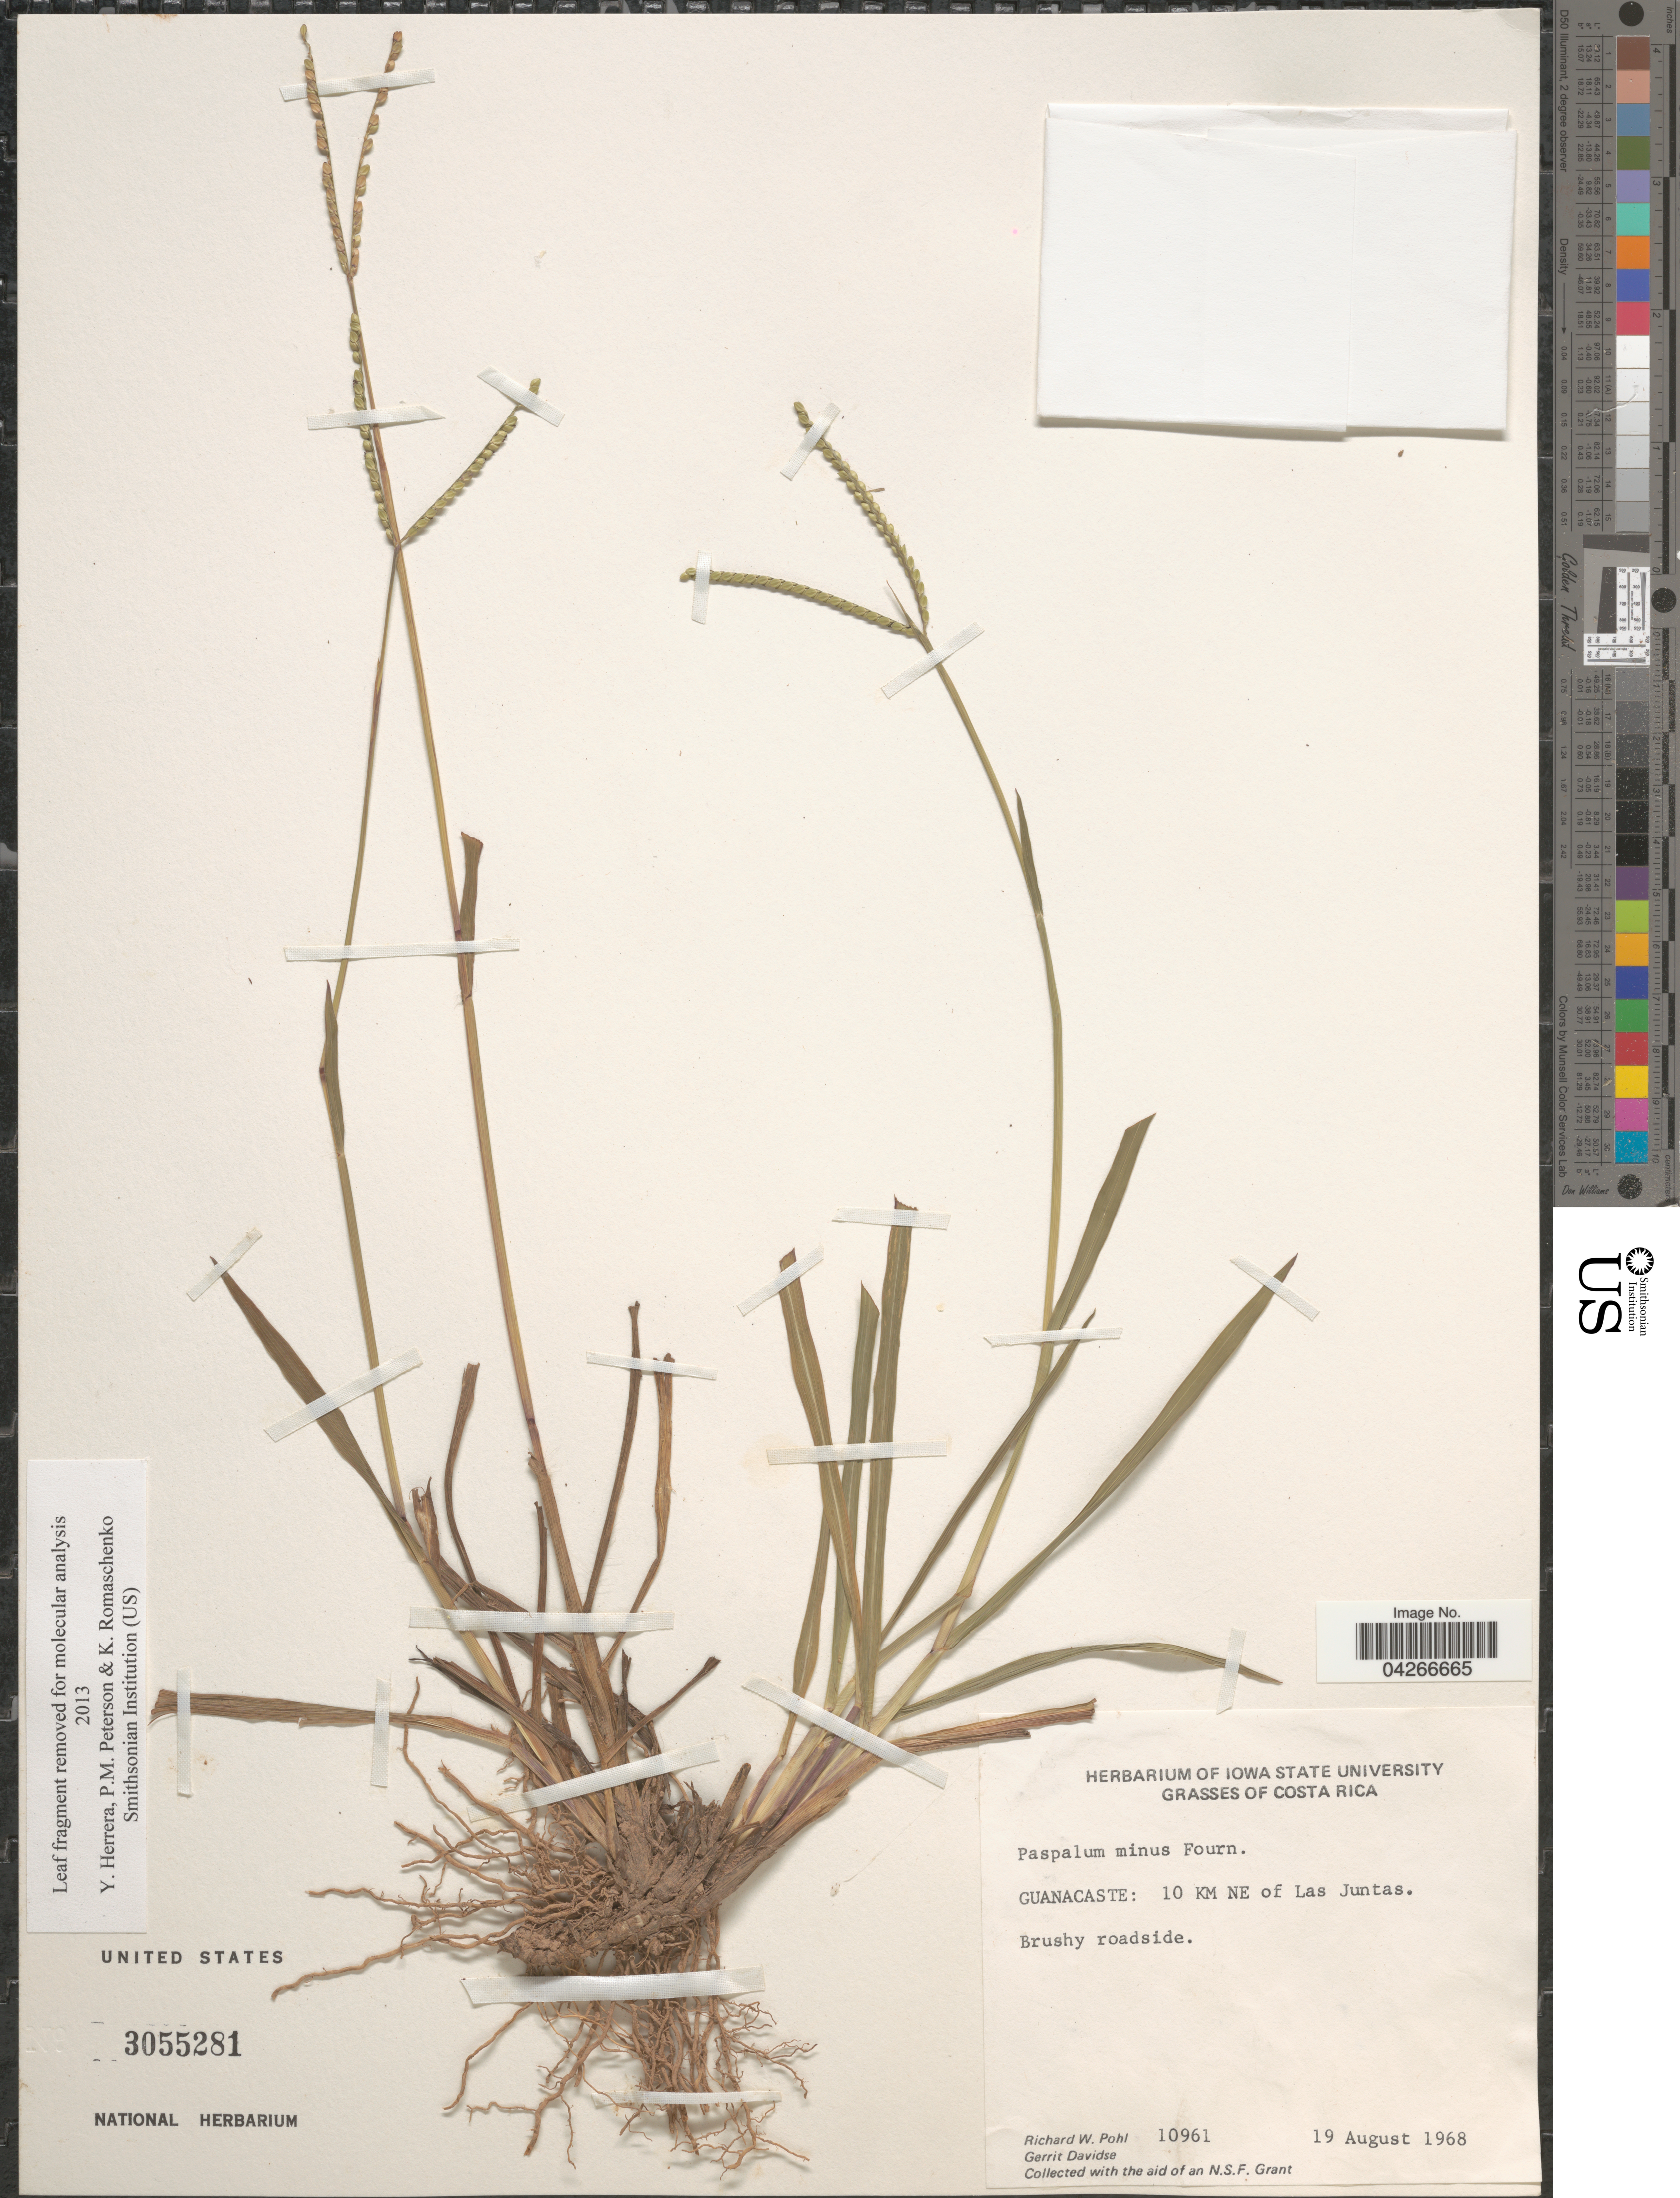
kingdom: Plantae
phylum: Tracheophyta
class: Liliopsida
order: Poales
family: Poaceae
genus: Paspalum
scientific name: Paspalum minus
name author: E. Fourn.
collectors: R. W. Pohl & G. Davidse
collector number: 10961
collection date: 1968-08-19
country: Costa Rica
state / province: Guanacaste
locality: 10 KM NE of Las Juntas.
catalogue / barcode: US 3055281